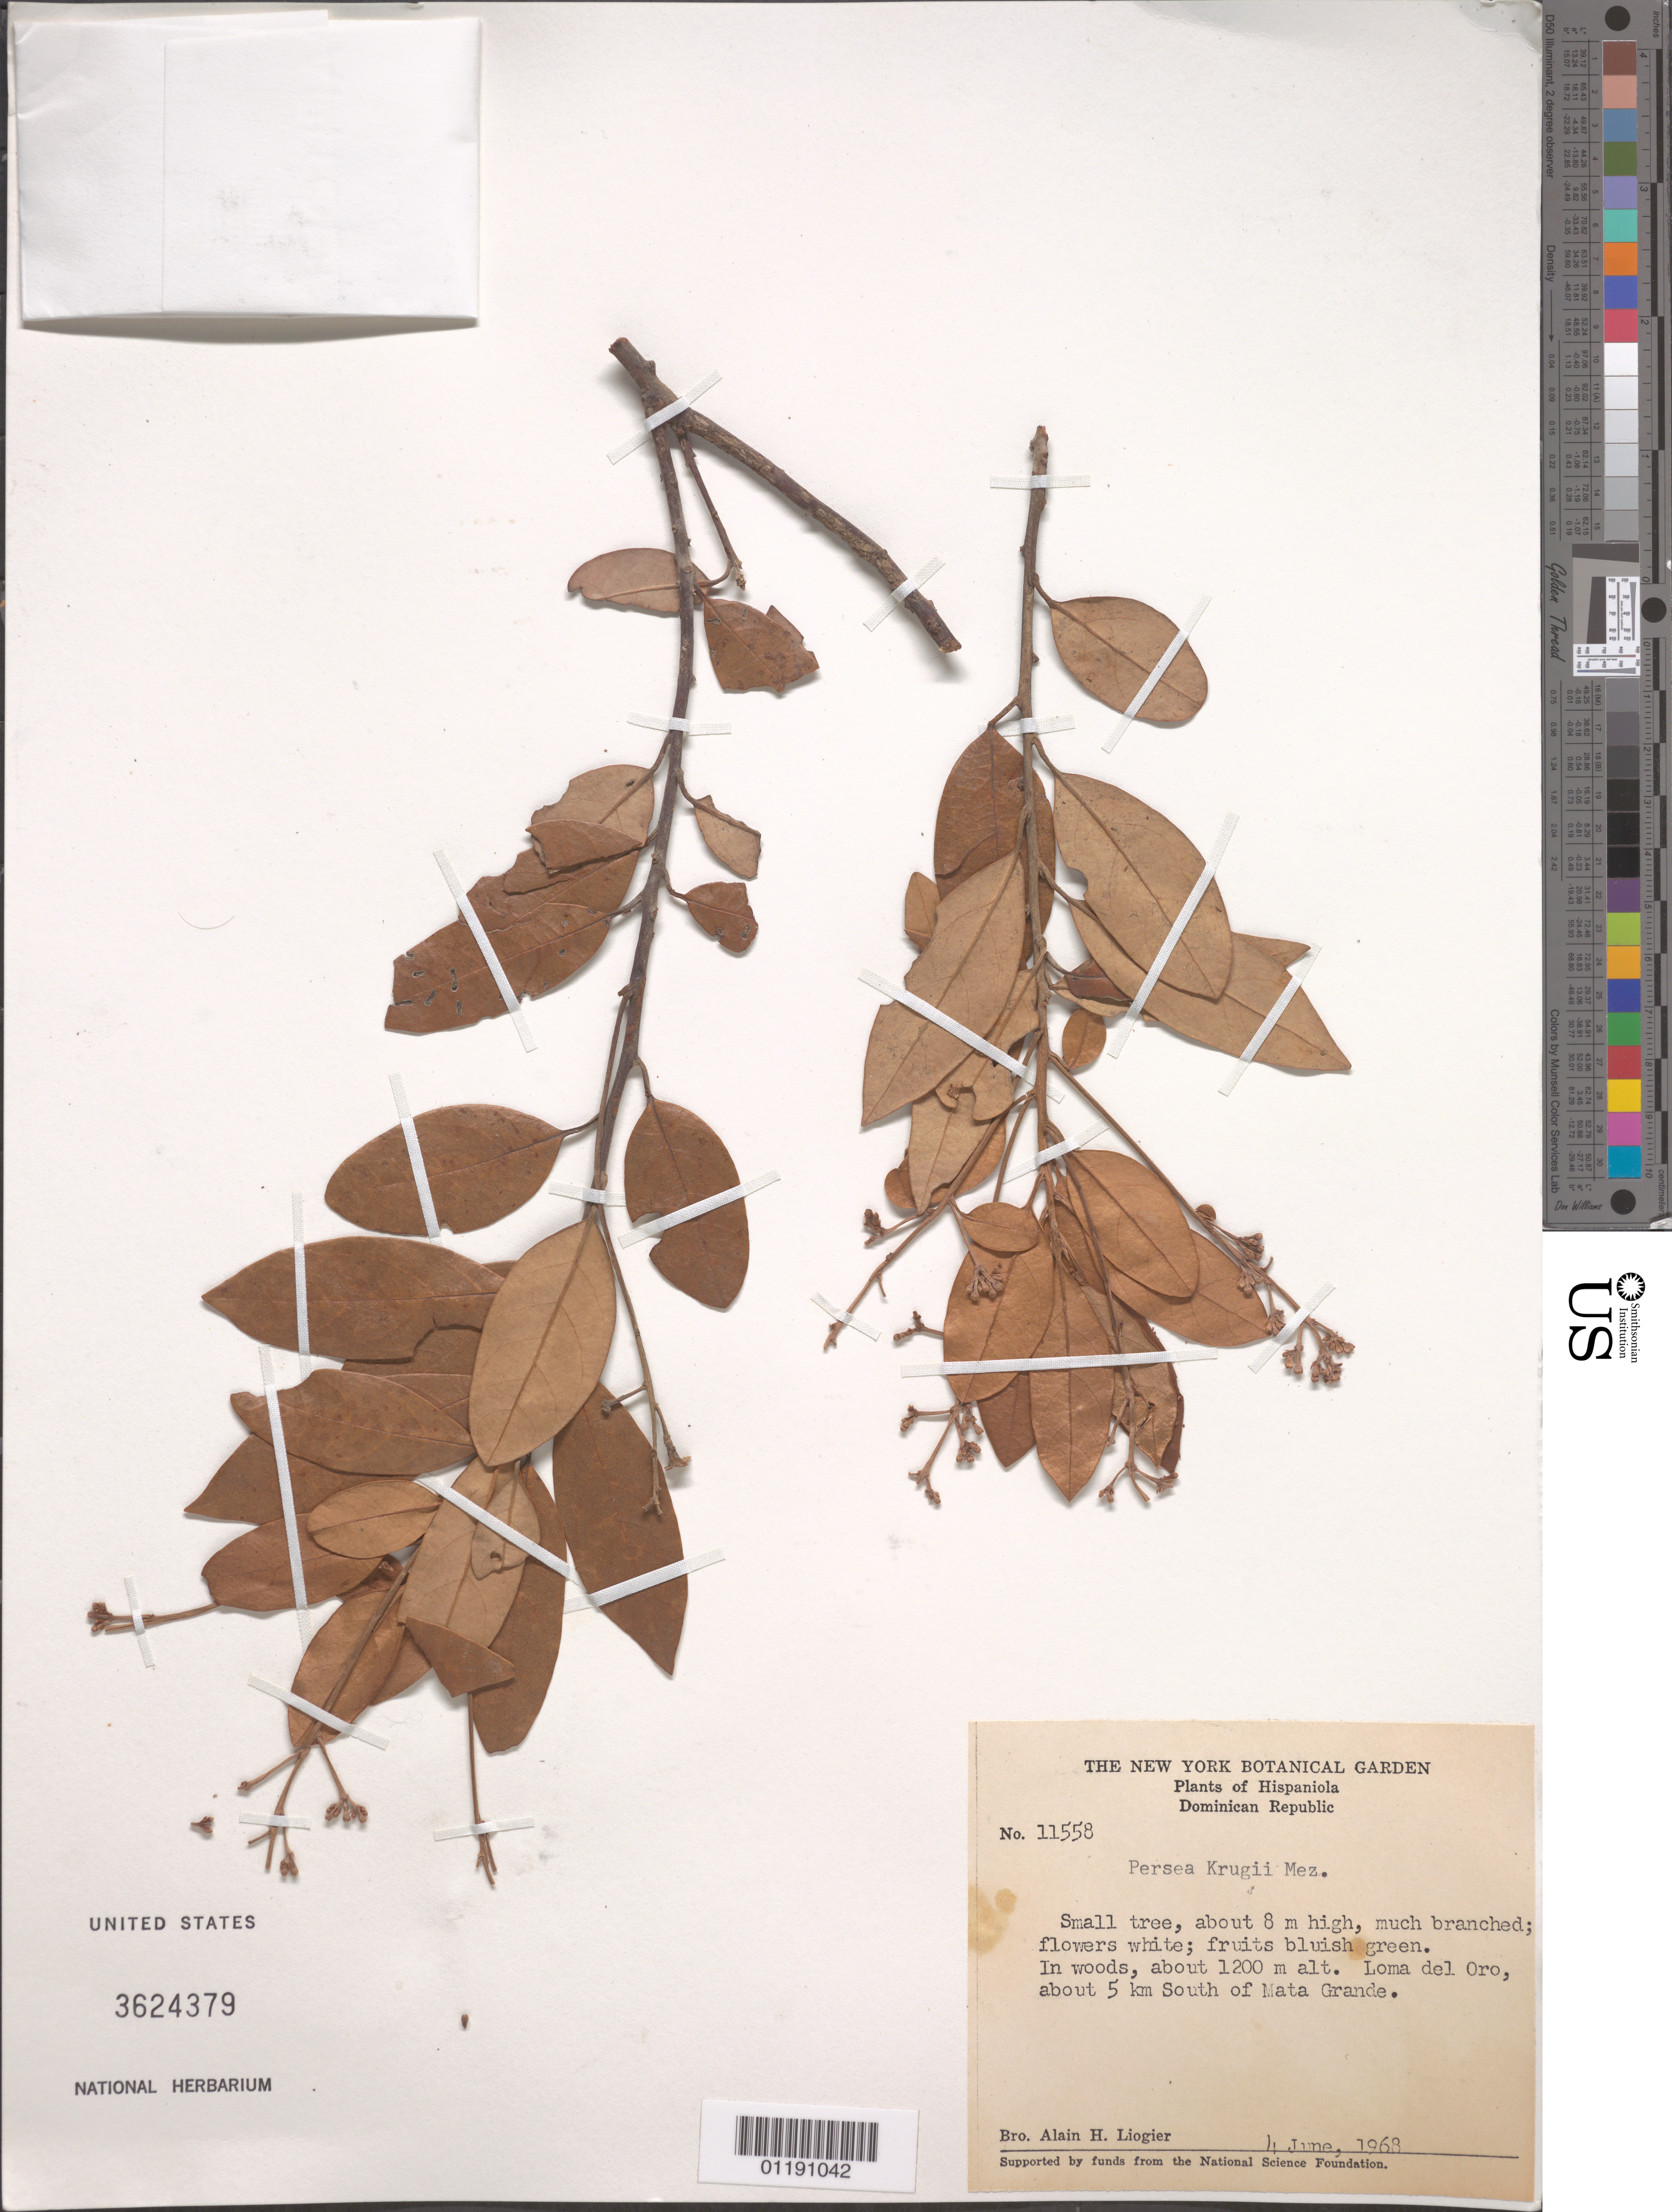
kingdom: Plantae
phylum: Tracheophyta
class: Magnoliopsida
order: Laurales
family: Lauraceae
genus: Persea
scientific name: Persea krugii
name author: Mez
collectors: A. H. Liogier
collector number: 11558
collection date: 1968-06-04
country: Dominican Republic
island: Hispaniola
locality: In woods. Loma del Oro, about 5 km S of Mata Grande.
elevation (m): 1200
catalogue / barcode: US 3624379